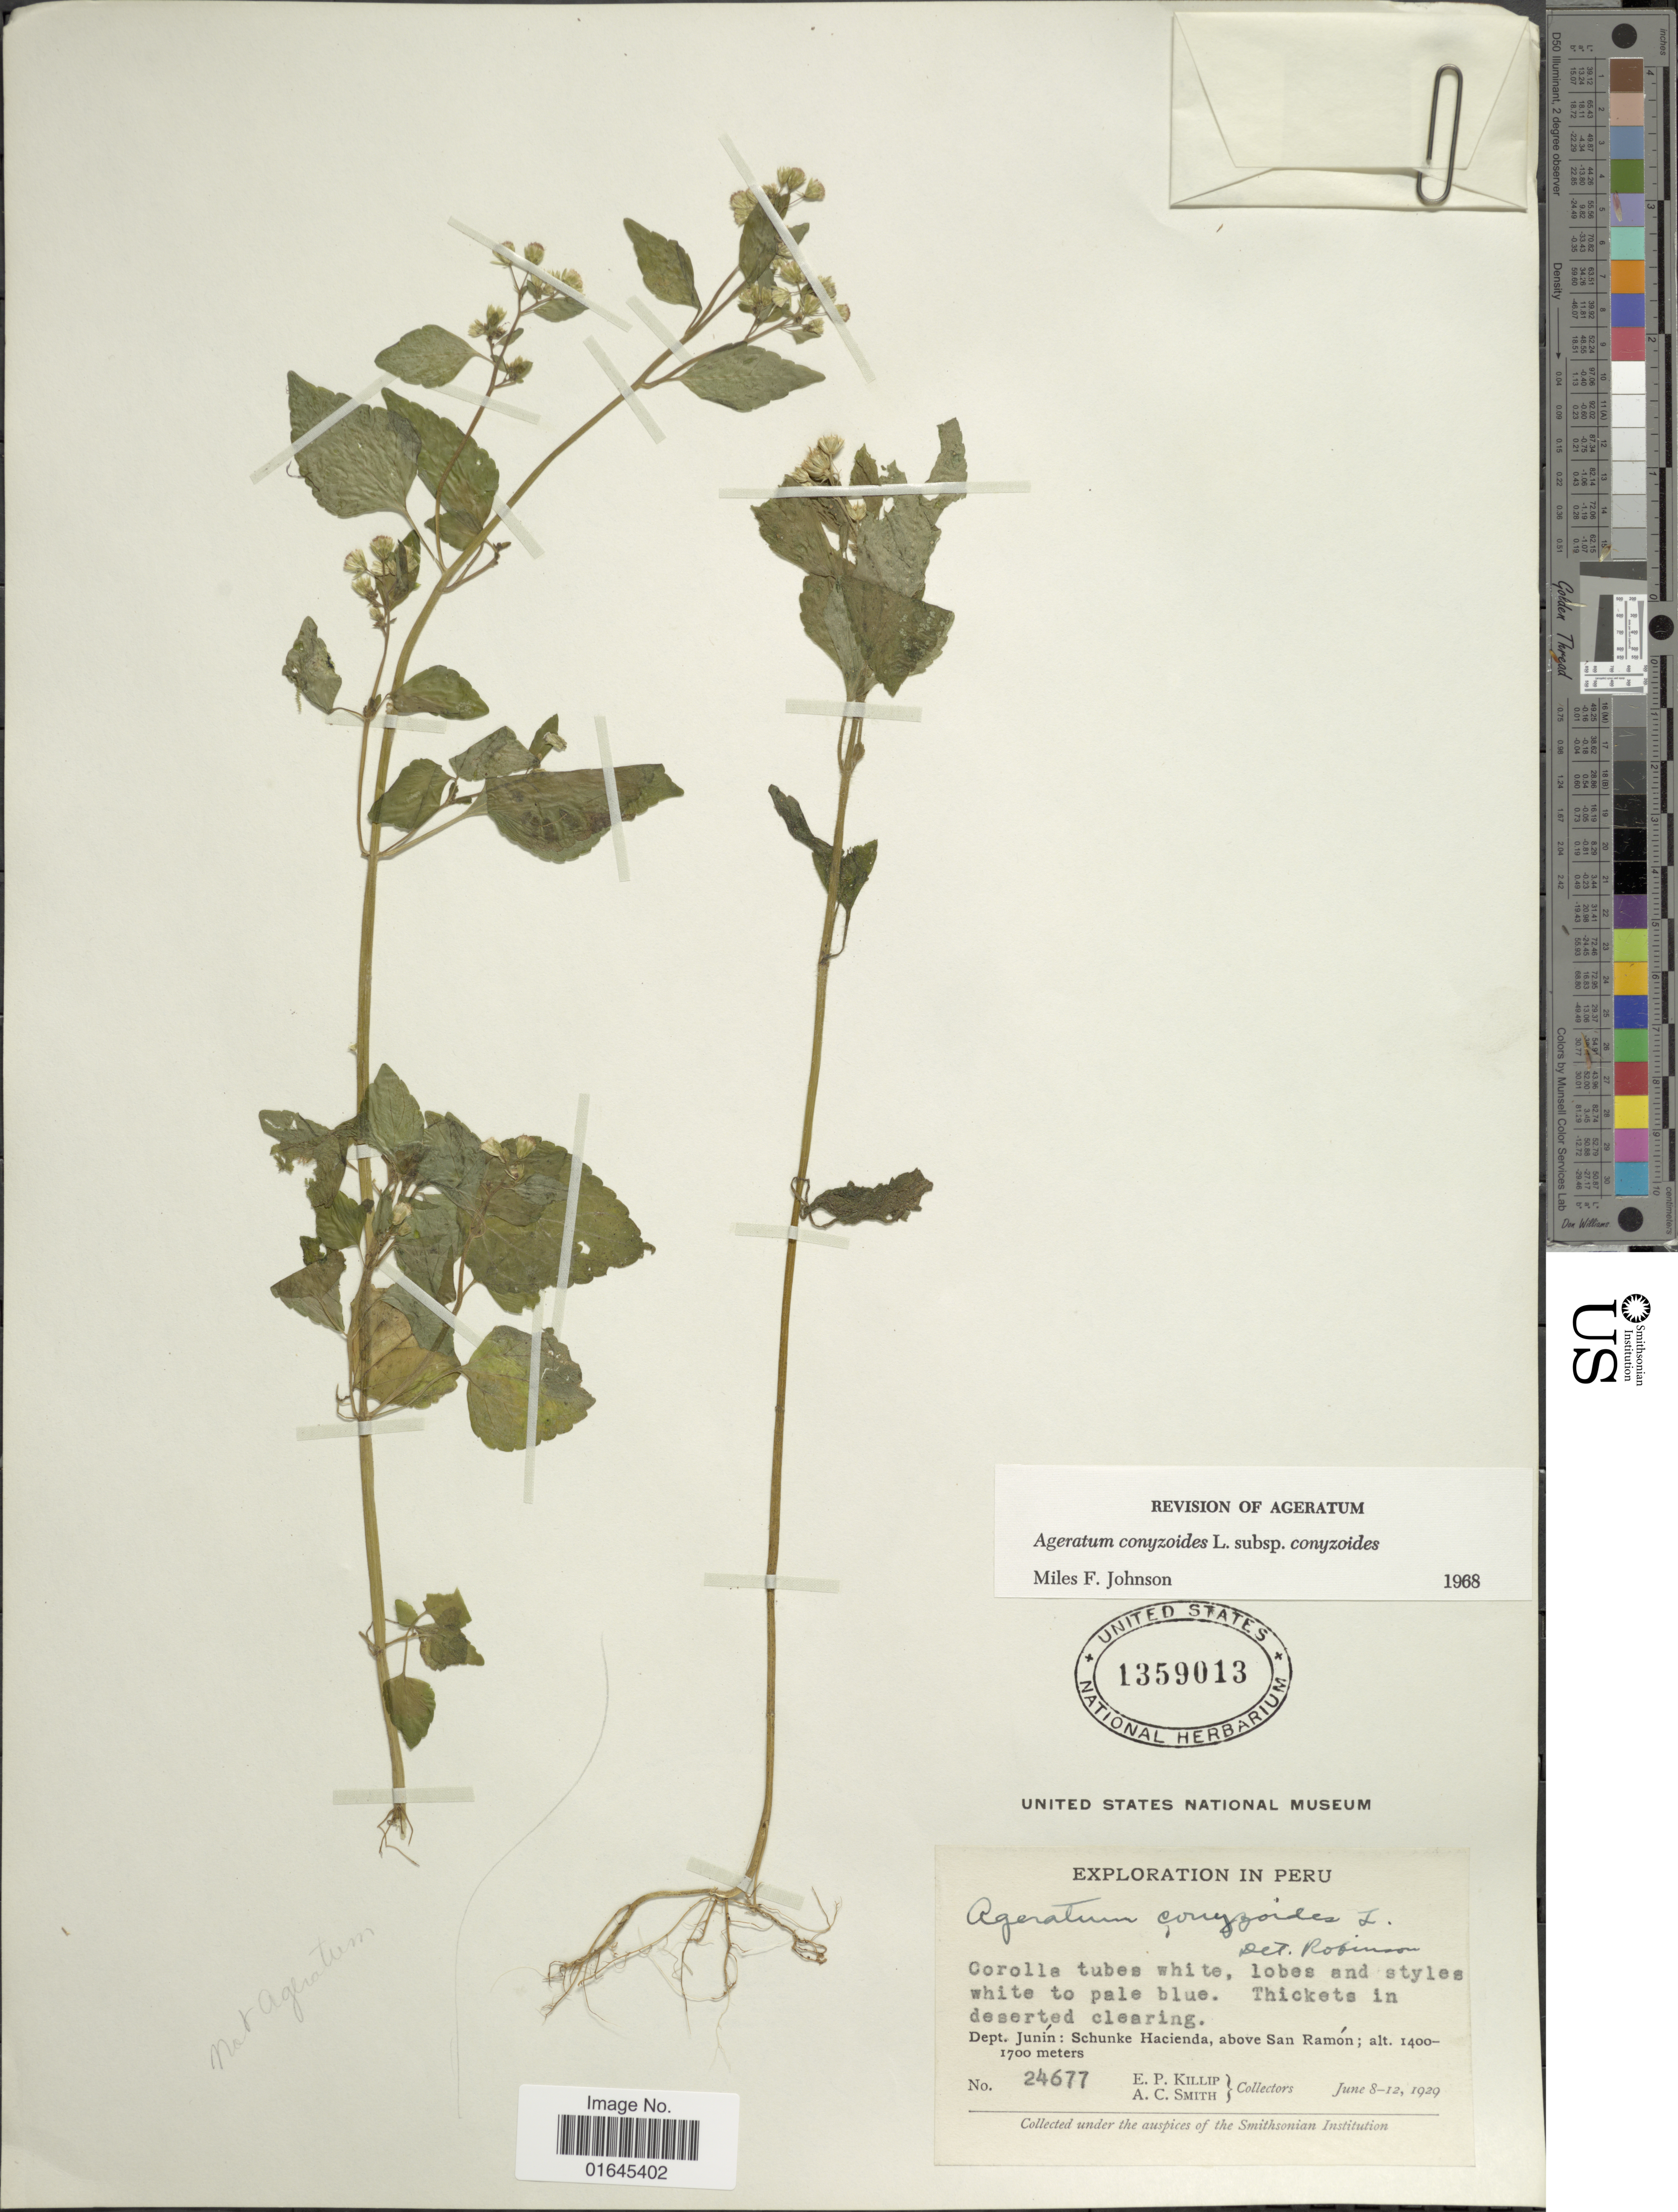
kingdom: Plantae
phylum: Tracheophyta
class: Magnoliopsida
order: Asterales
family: Asteraceae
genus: Ageratum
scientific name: Ageratum conyzoides subsp. conyzoides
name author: L.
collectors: E. P. Killip & A. C. Smith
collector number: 24677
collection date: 1929-06-08/1929-06-12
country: Peru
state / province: Junín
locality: Schunke Hacienda, above San Ramón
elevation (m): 1400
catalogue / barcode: US 1359013